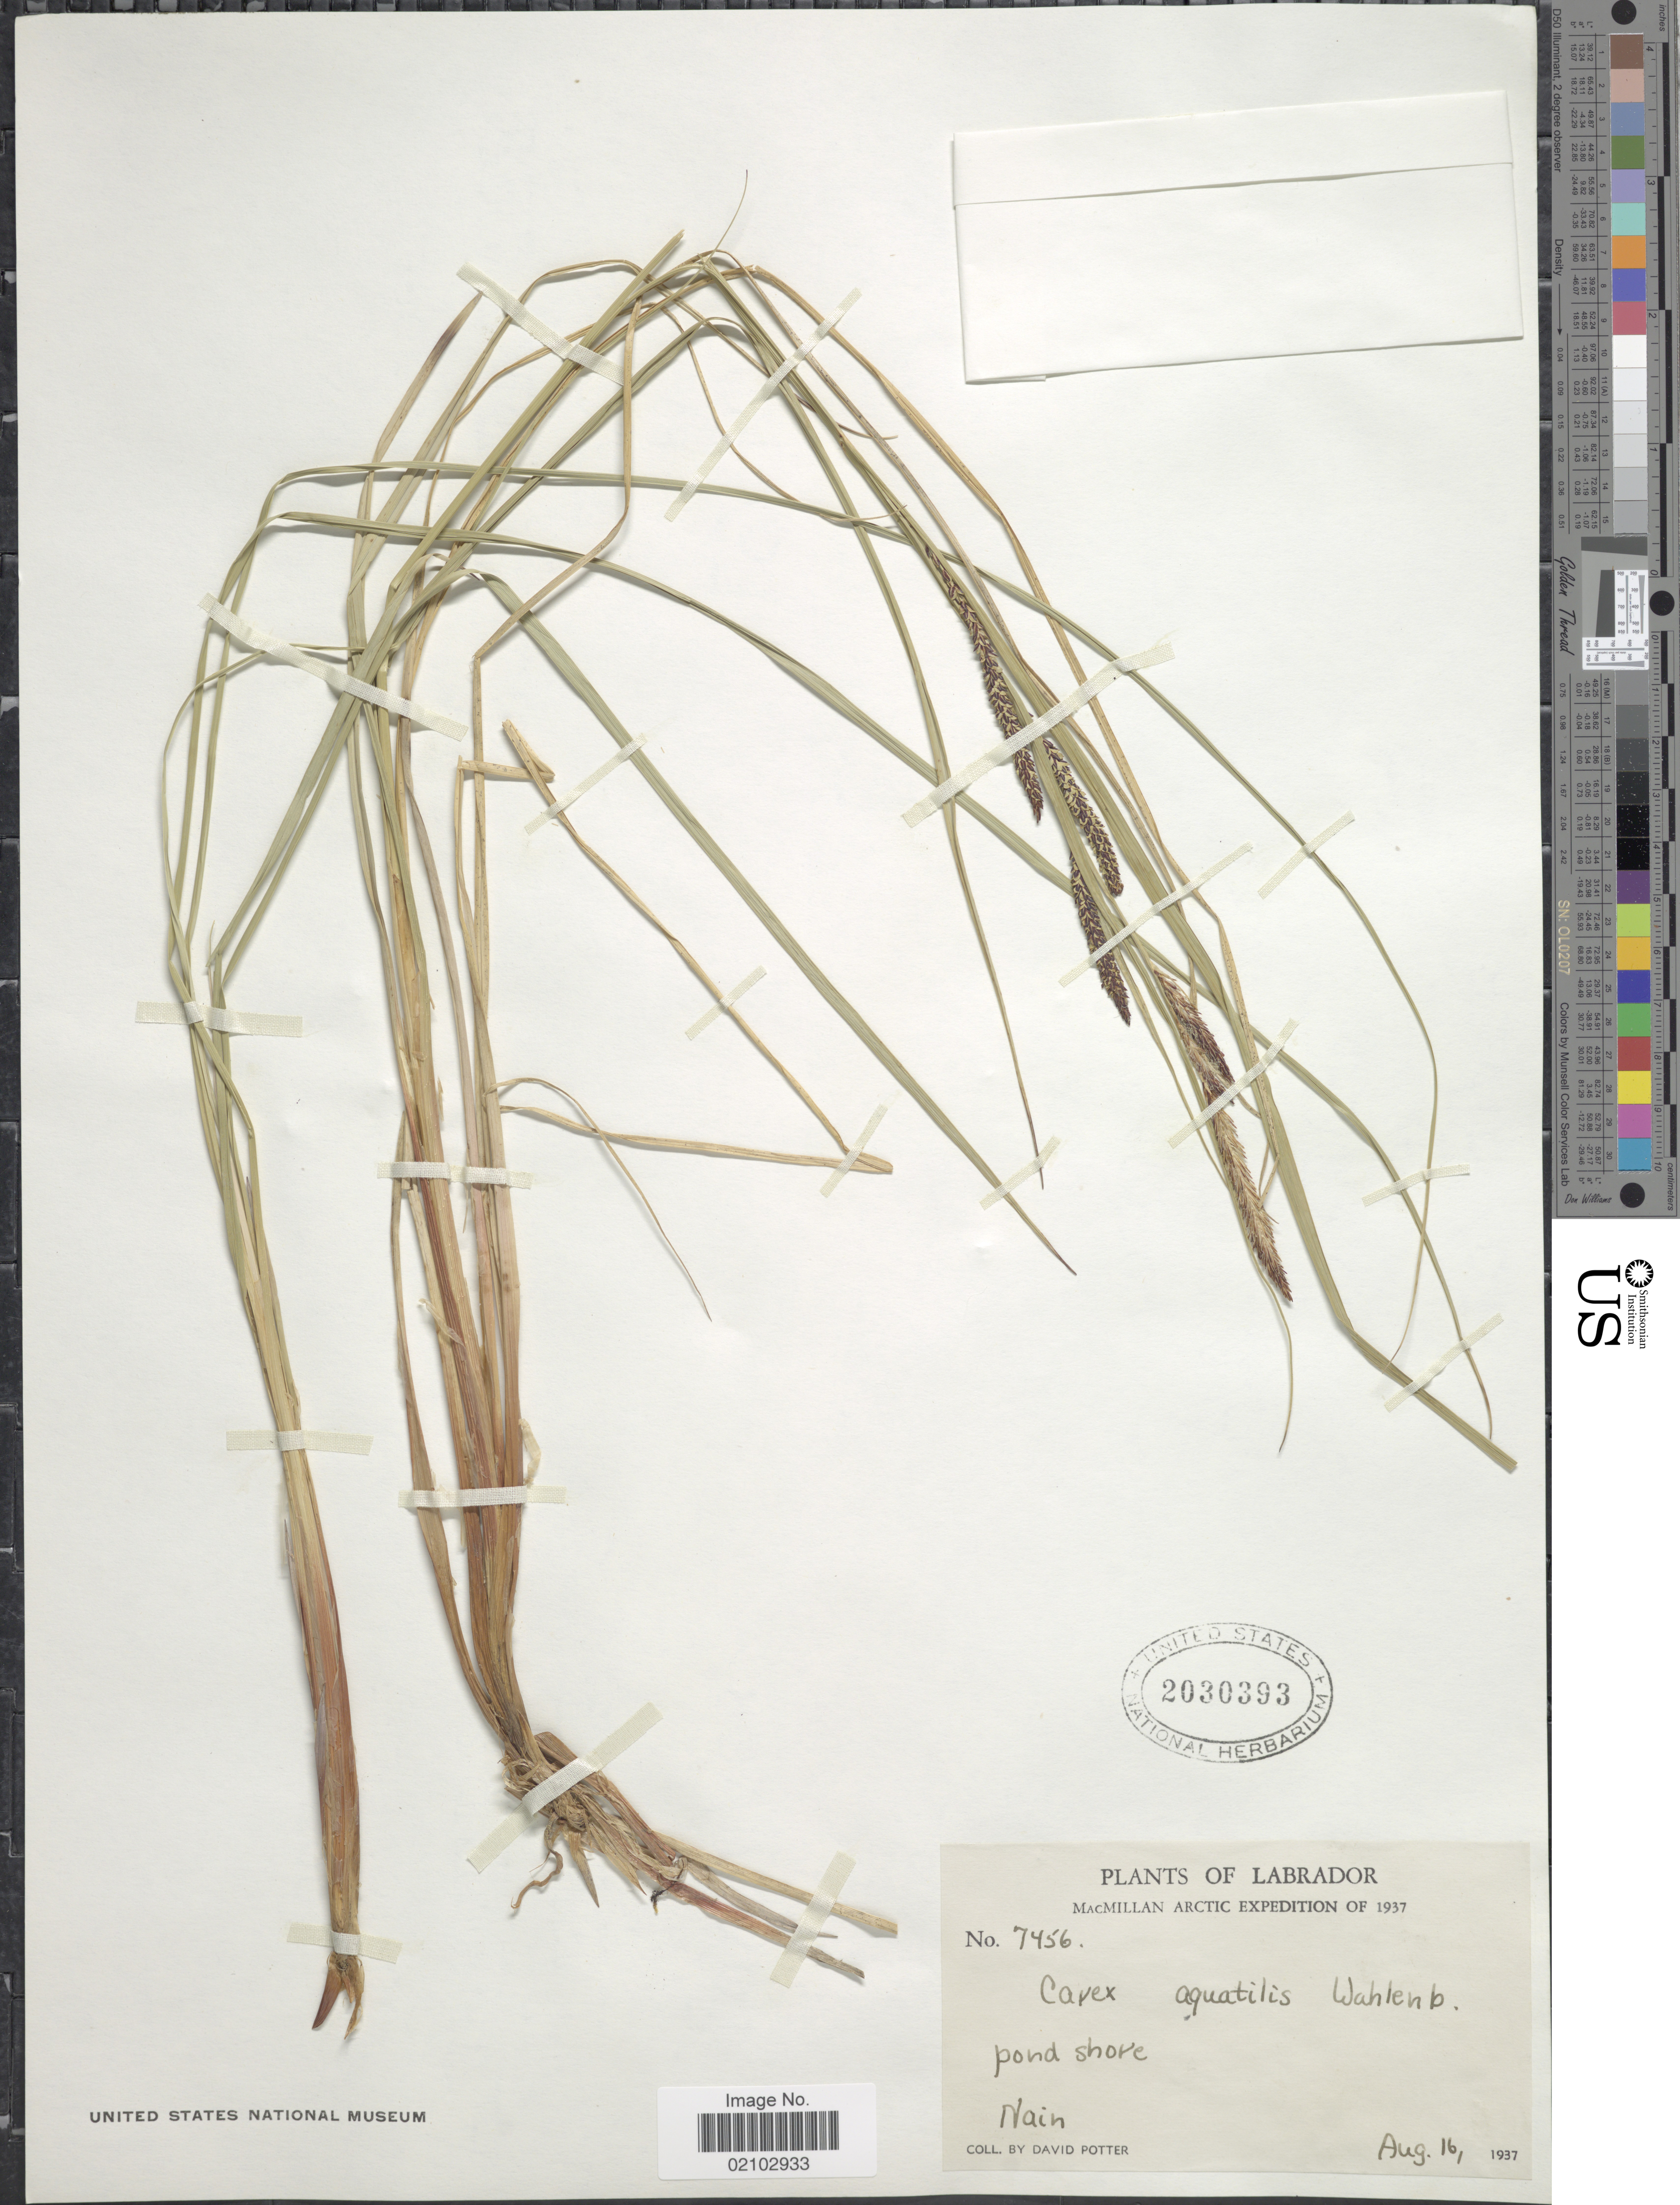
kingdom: Plantae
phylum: Tracheophyta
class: Liliopsida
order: Poales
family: Cyperaceae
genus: Carex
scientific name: Carex aquatilis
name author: Wahlenb.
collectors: D. Potter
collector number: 7456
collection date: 1937-08-16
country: Canada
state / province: Newfoundland and Labrador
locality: Labrador, pond shore, Nain.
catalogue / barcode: US 2030393